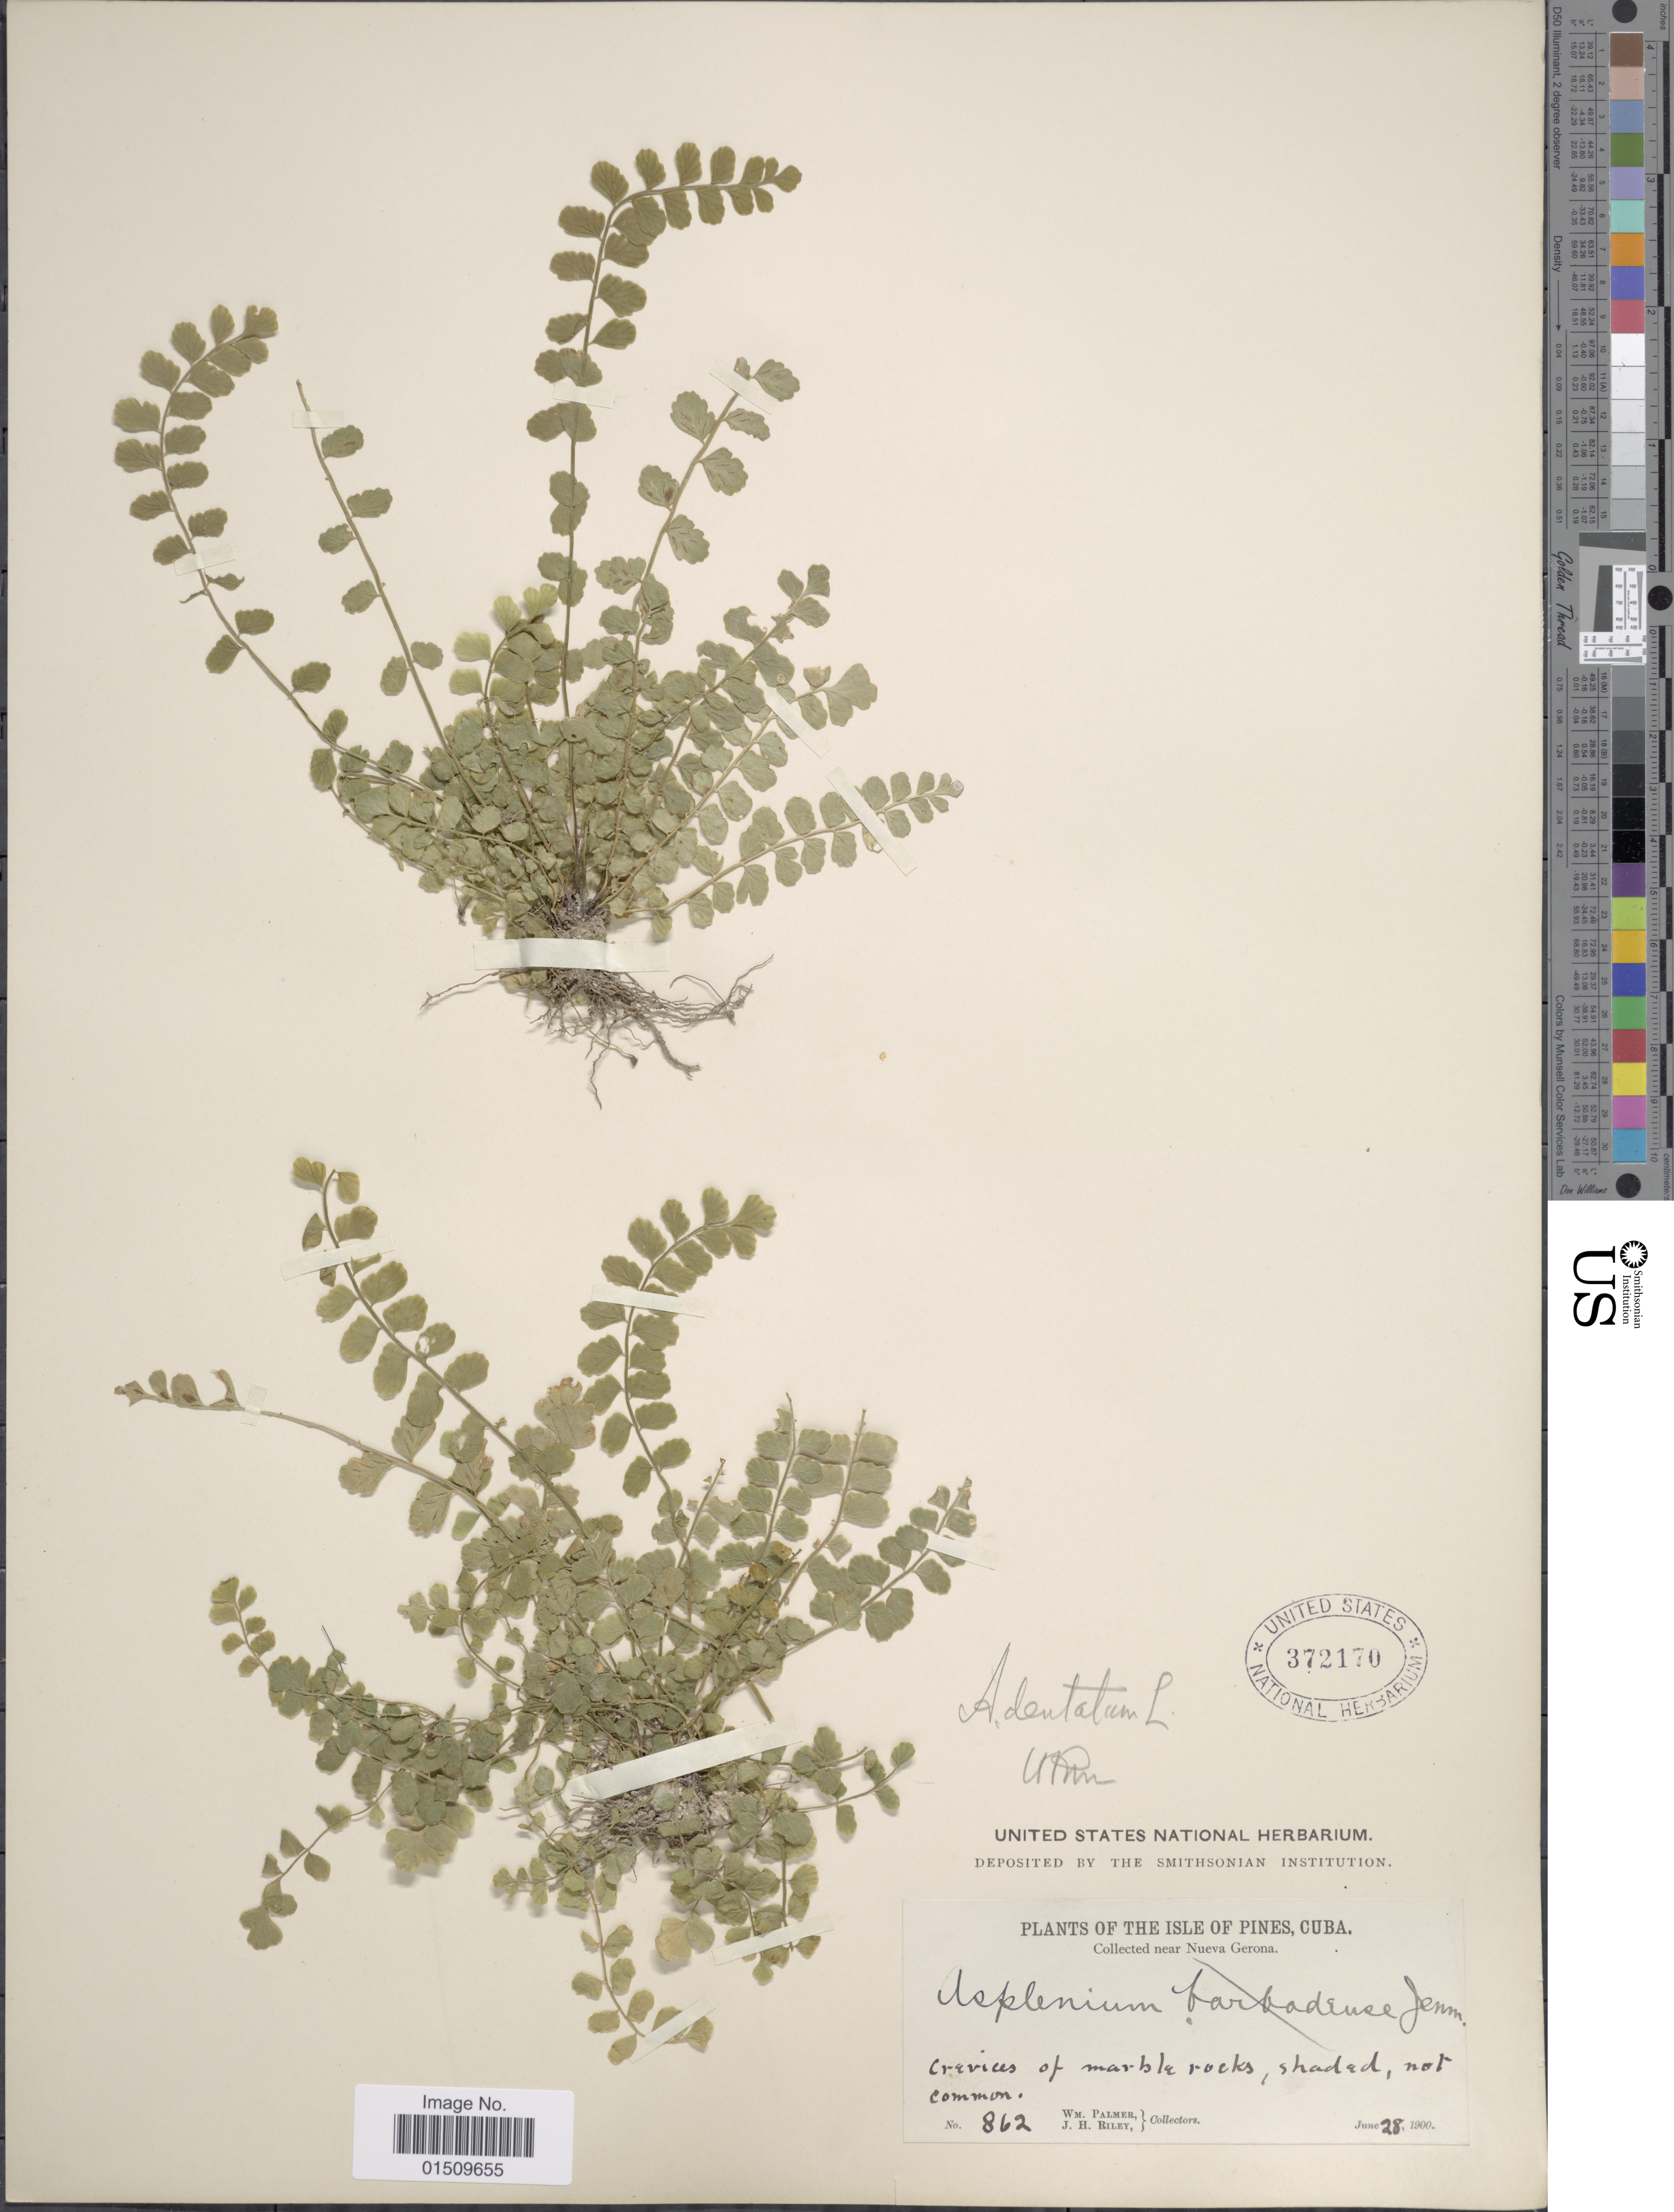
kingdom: Plantae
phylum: Tracheophyta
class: Polypodiopsida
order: Polypodiales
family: Aspleniaceae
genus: Asplenium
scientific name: Asplenium trichomanes-dentatum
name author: L.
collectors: W. Palmer & J. H. Riley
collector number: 862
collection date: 1900-06-28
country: Cuba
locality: The Isle of Pines, Cuba, near Nueva Gerona.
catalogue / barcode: US 372170